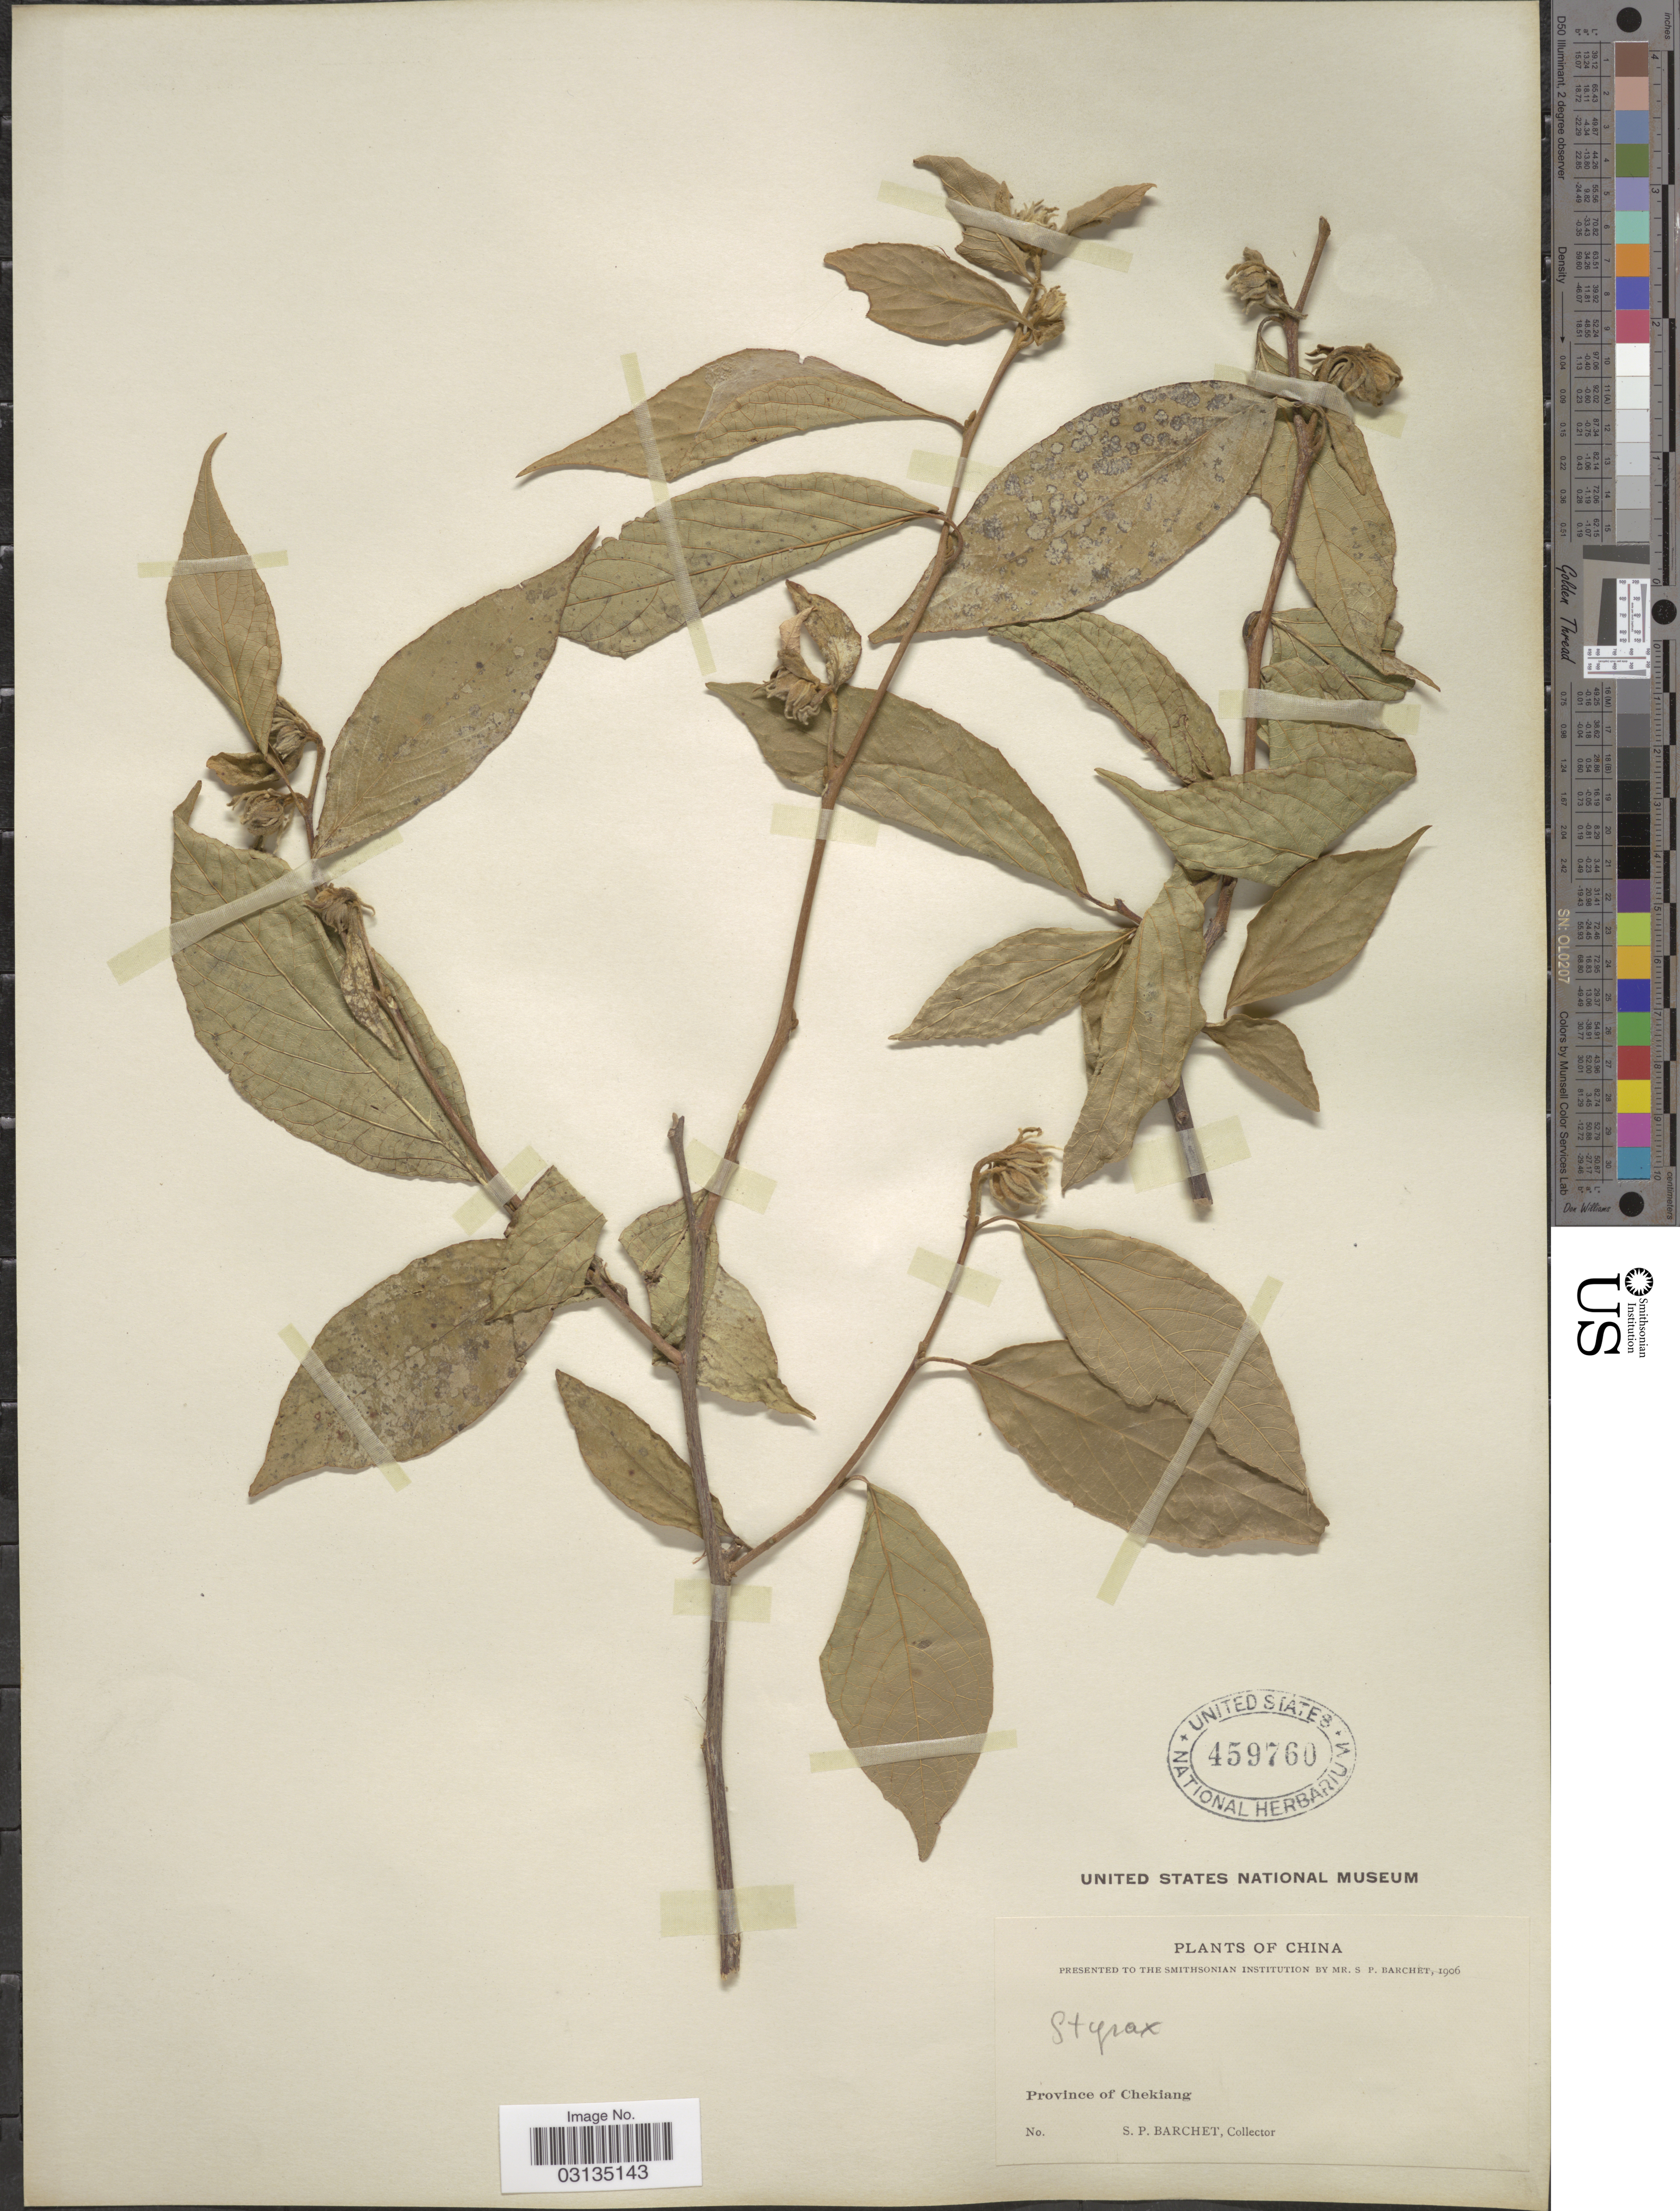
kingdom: Plantae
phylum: Tracheophyta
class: Magnoliopsida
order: Ericales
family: Styracaceae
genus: Styrax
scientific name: Styrax sp.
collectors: S. P. Barchet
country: China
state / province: Zhejiang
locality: Province of Chekiang.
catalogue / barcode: US 459760